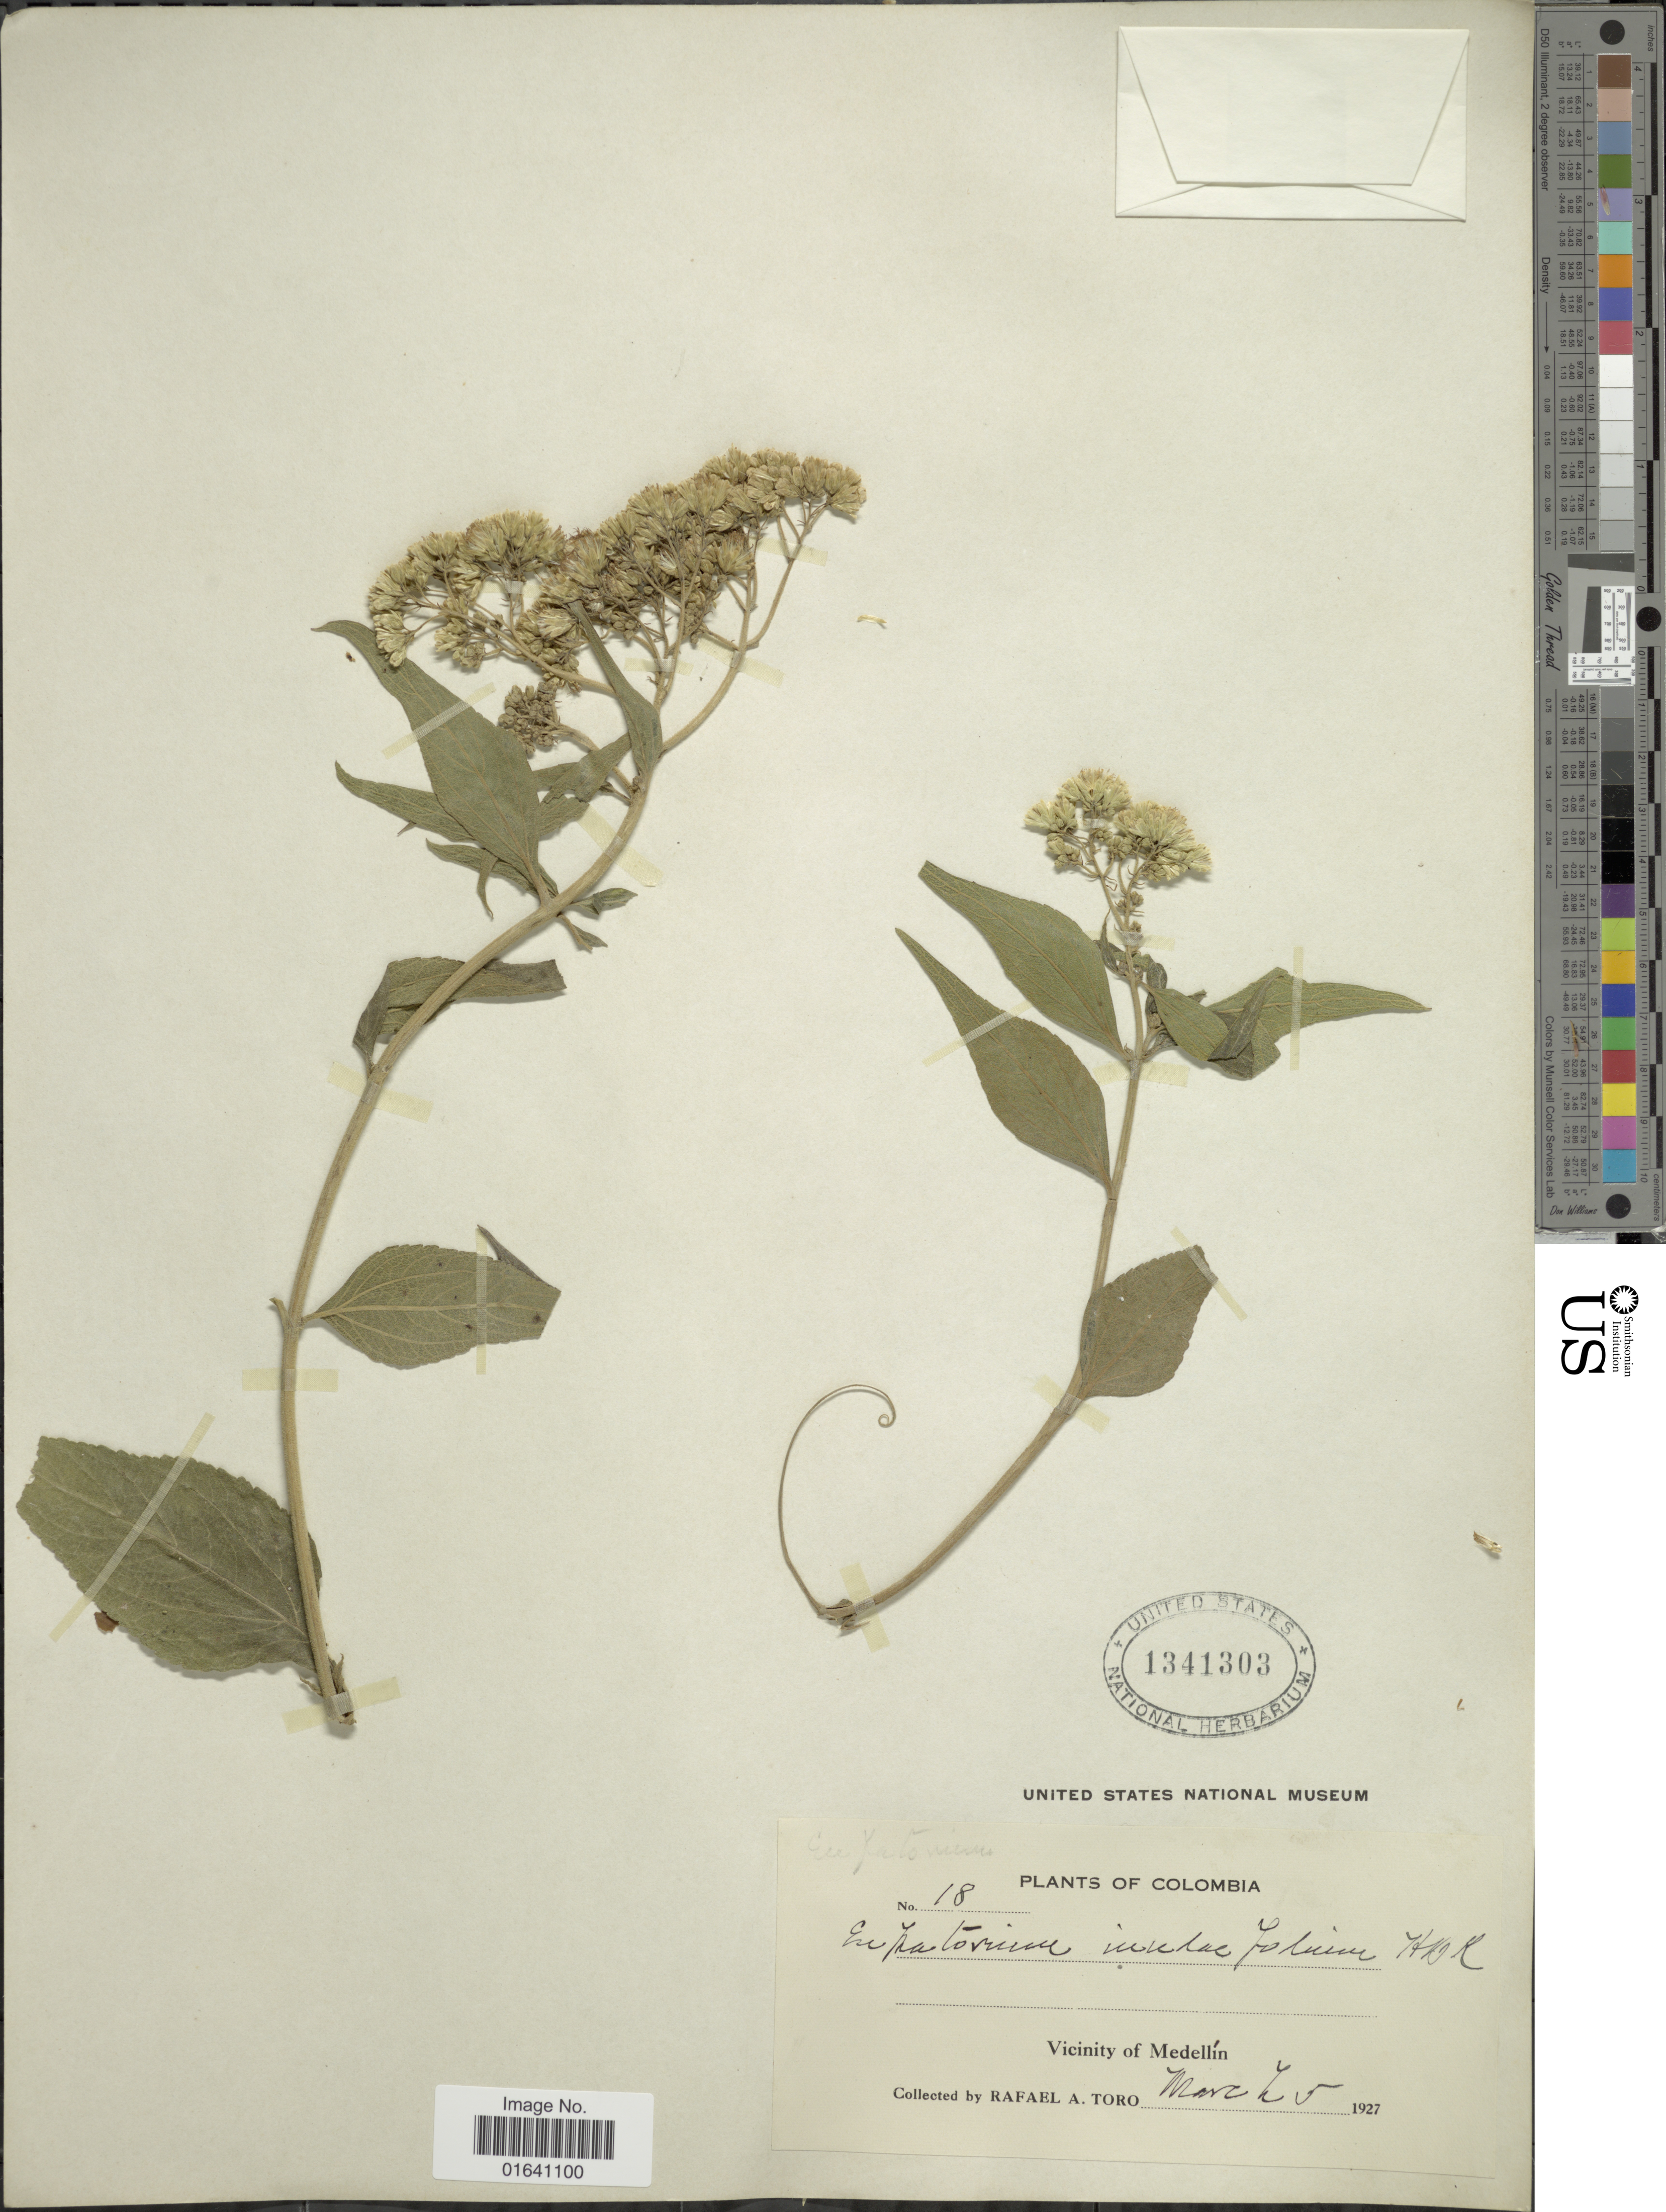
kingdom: Plantae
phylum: Tracheophyta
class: Magnoliopsida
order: Asterales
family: Asteraceae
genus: Austroeupatorium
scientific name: Austroeupatorium inulaefolium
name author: (Kunth) R.M. King & H. Rob.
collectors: R. A. Toro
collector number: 18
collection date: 1927-03-05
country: Colombia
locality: Vicinity of Medellín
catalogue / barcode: US 1341303